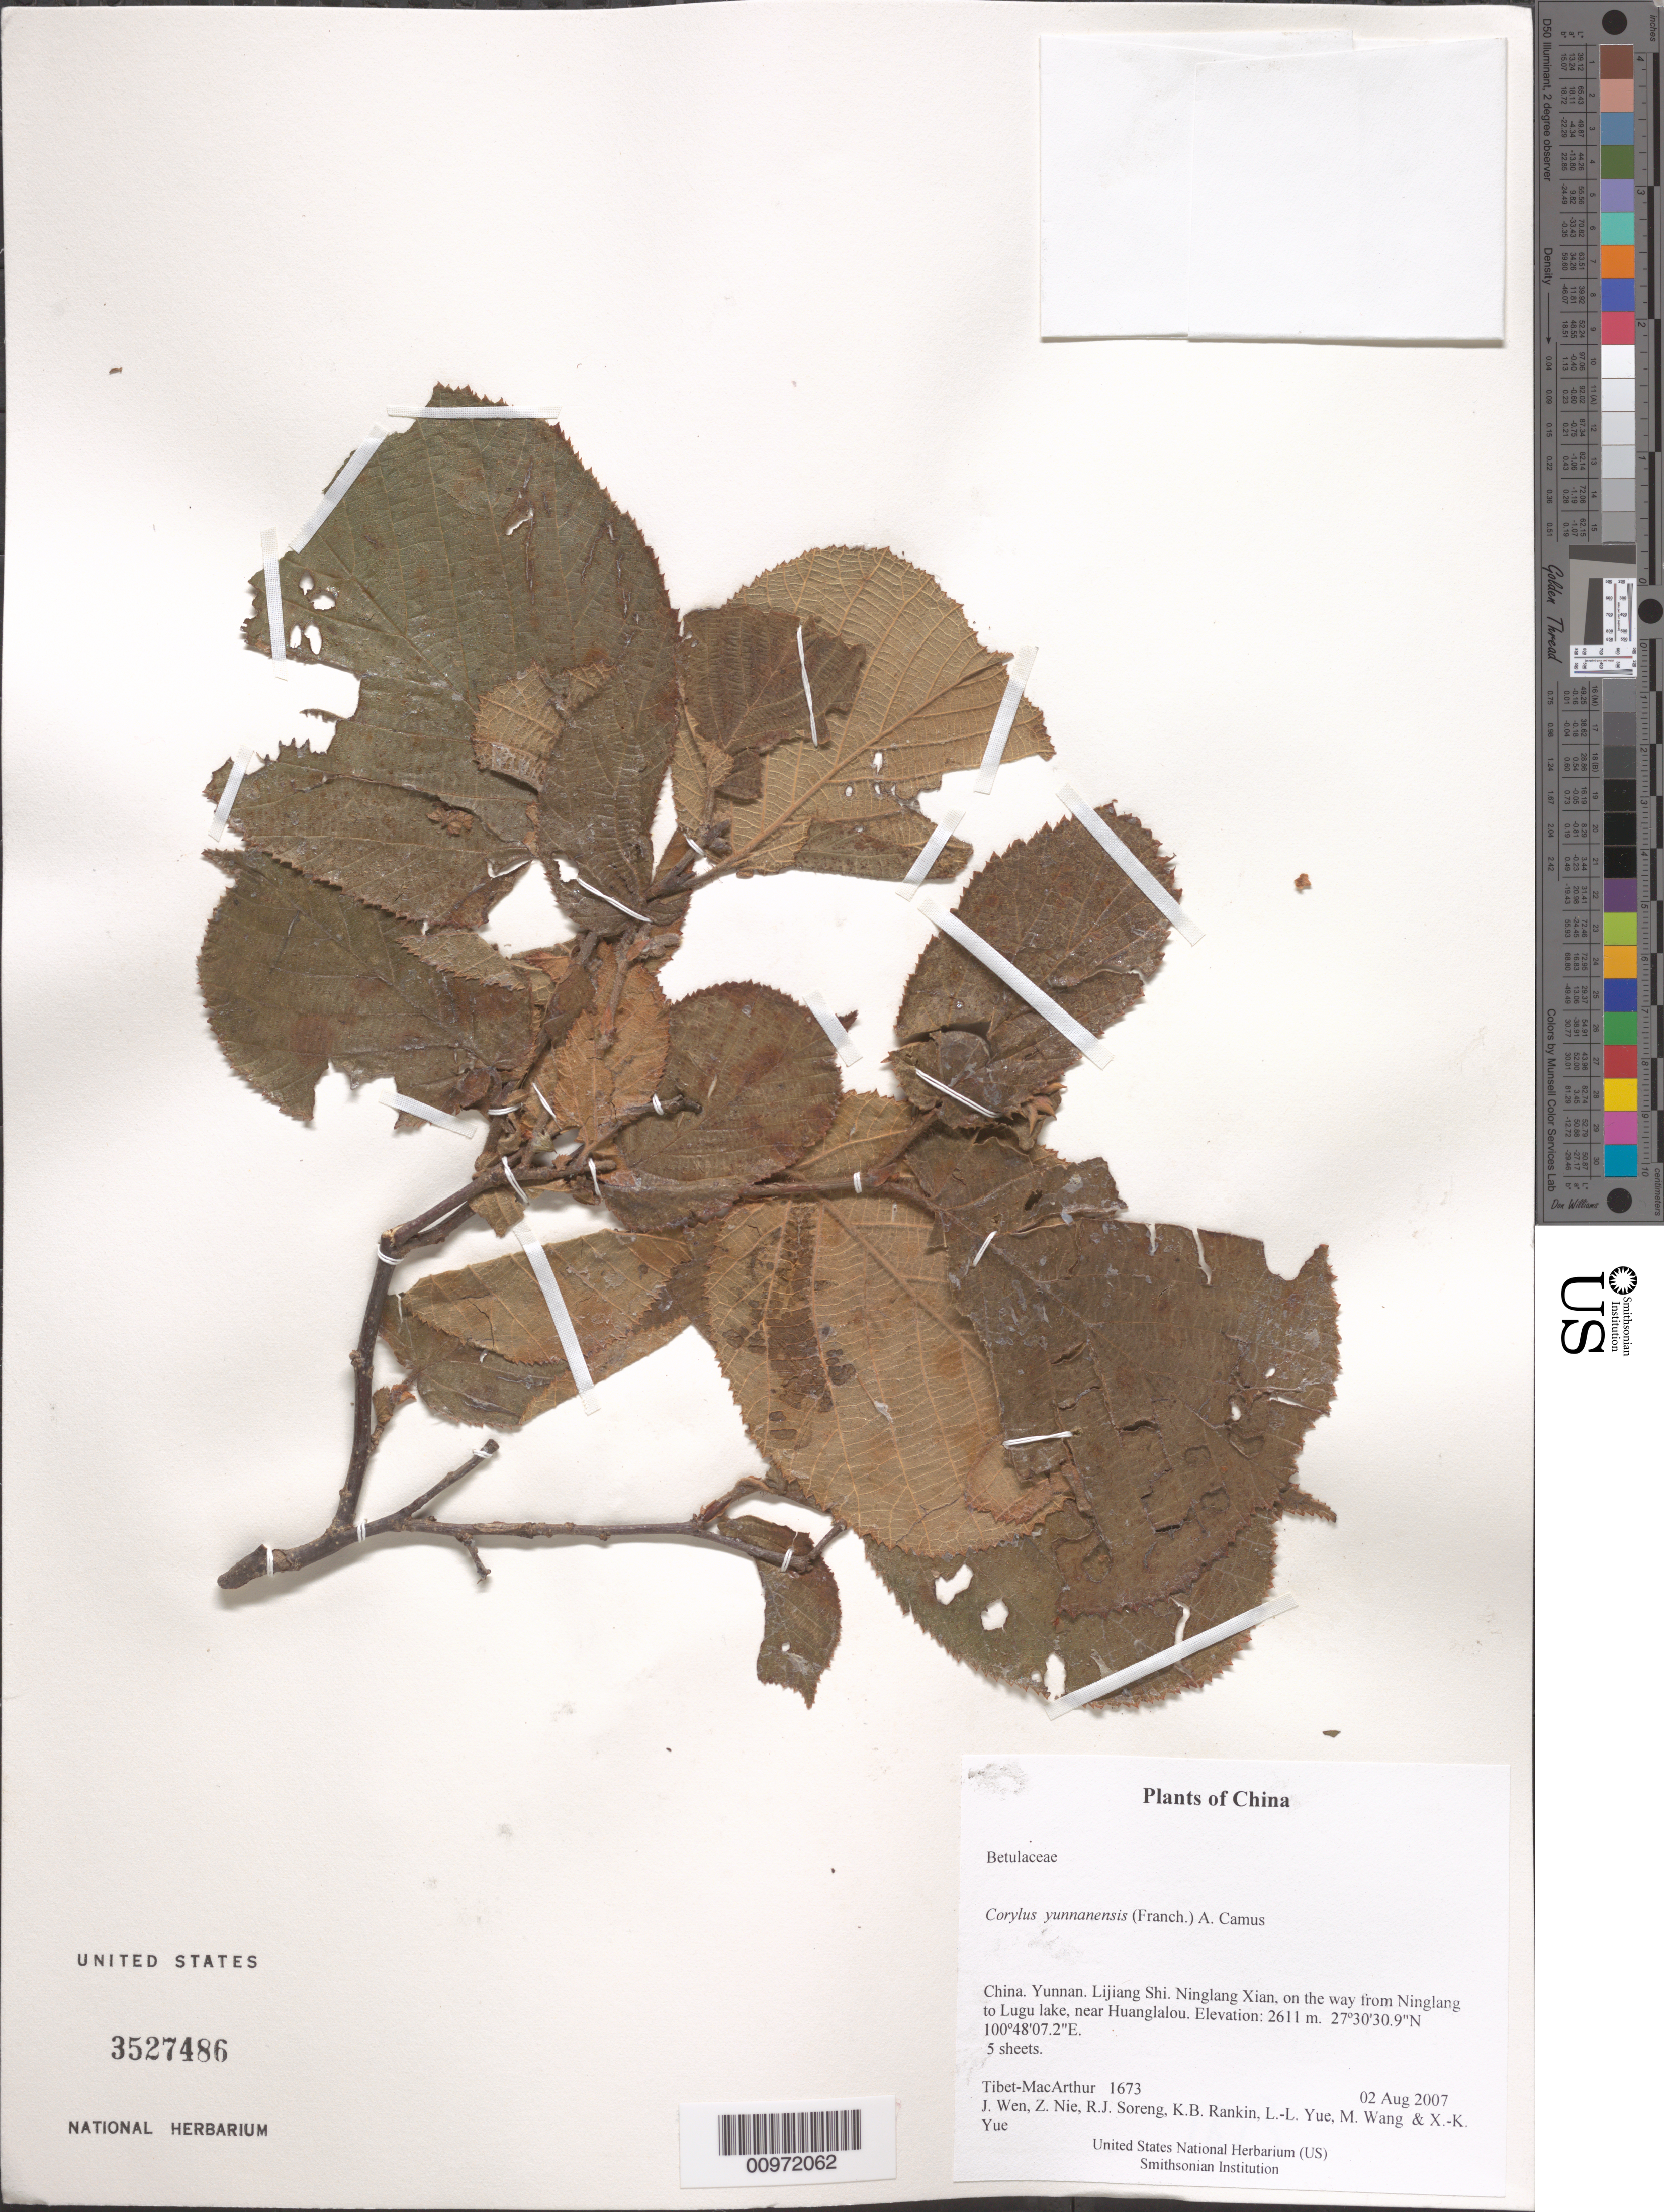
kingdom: Plantae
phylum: Tracheophyta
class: Magnoliopsida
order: Fagales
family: Betulaceae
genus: Corylus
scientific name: Corylus yunnanensis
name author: (Franch.) A. Camus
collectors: Tibet-MacArthur, J. Wen, Z. Nie, R. J. Soreng, K. Rankin, L. Yue, M. Wang & X. Yue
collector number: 1673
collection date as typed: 02 Aug 2007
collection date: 2007-08-02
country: China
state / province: Yunnan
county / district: Lijiang Shi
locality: Ninglang Xian, on the way from Ninglang to Lugu lake, near Huanglalou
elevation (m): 2611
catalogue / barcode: US 3527486